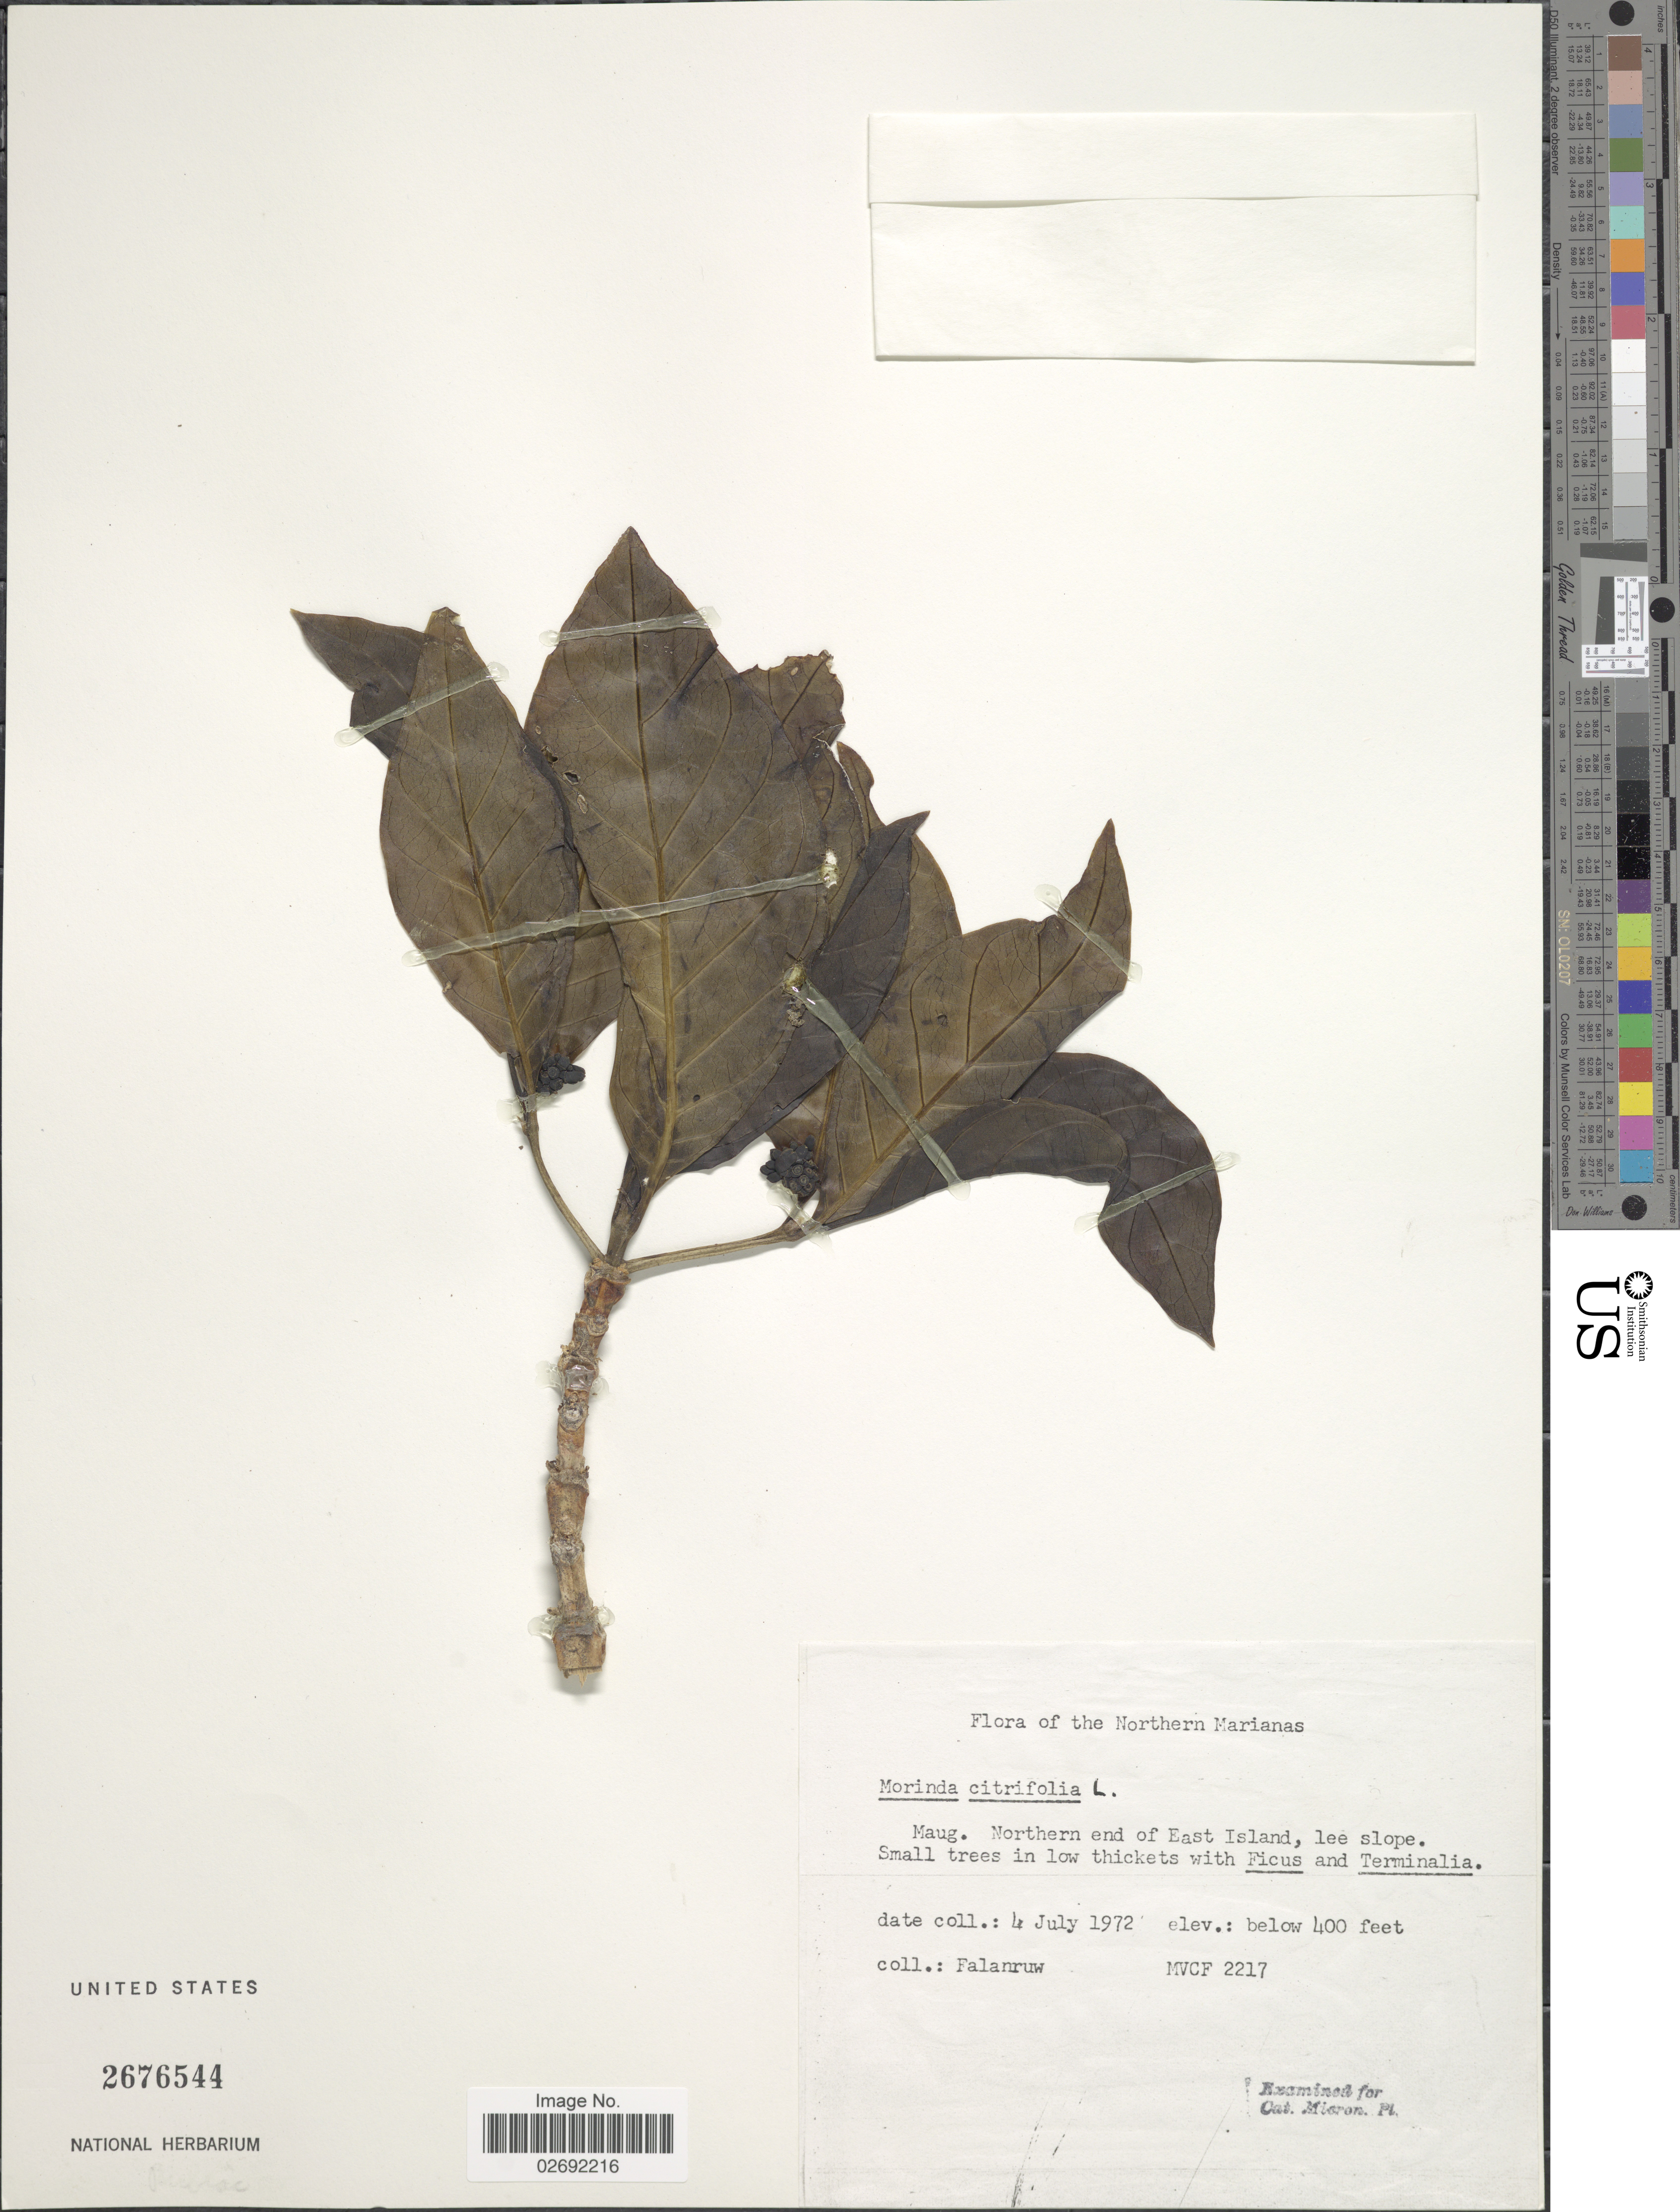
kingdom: Plantae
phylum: Tracheophyta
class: Magnoliopsida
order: Gentianales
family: Rubiaceae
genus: Morinda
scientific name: Morinda citrifolia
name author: L.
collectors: Falanruw, --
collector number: MVCF 2217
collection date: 1972-07-04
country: Northern Mariana Islands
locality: Maug. Northern end of East Island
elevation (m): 122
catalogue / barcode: US 2676544